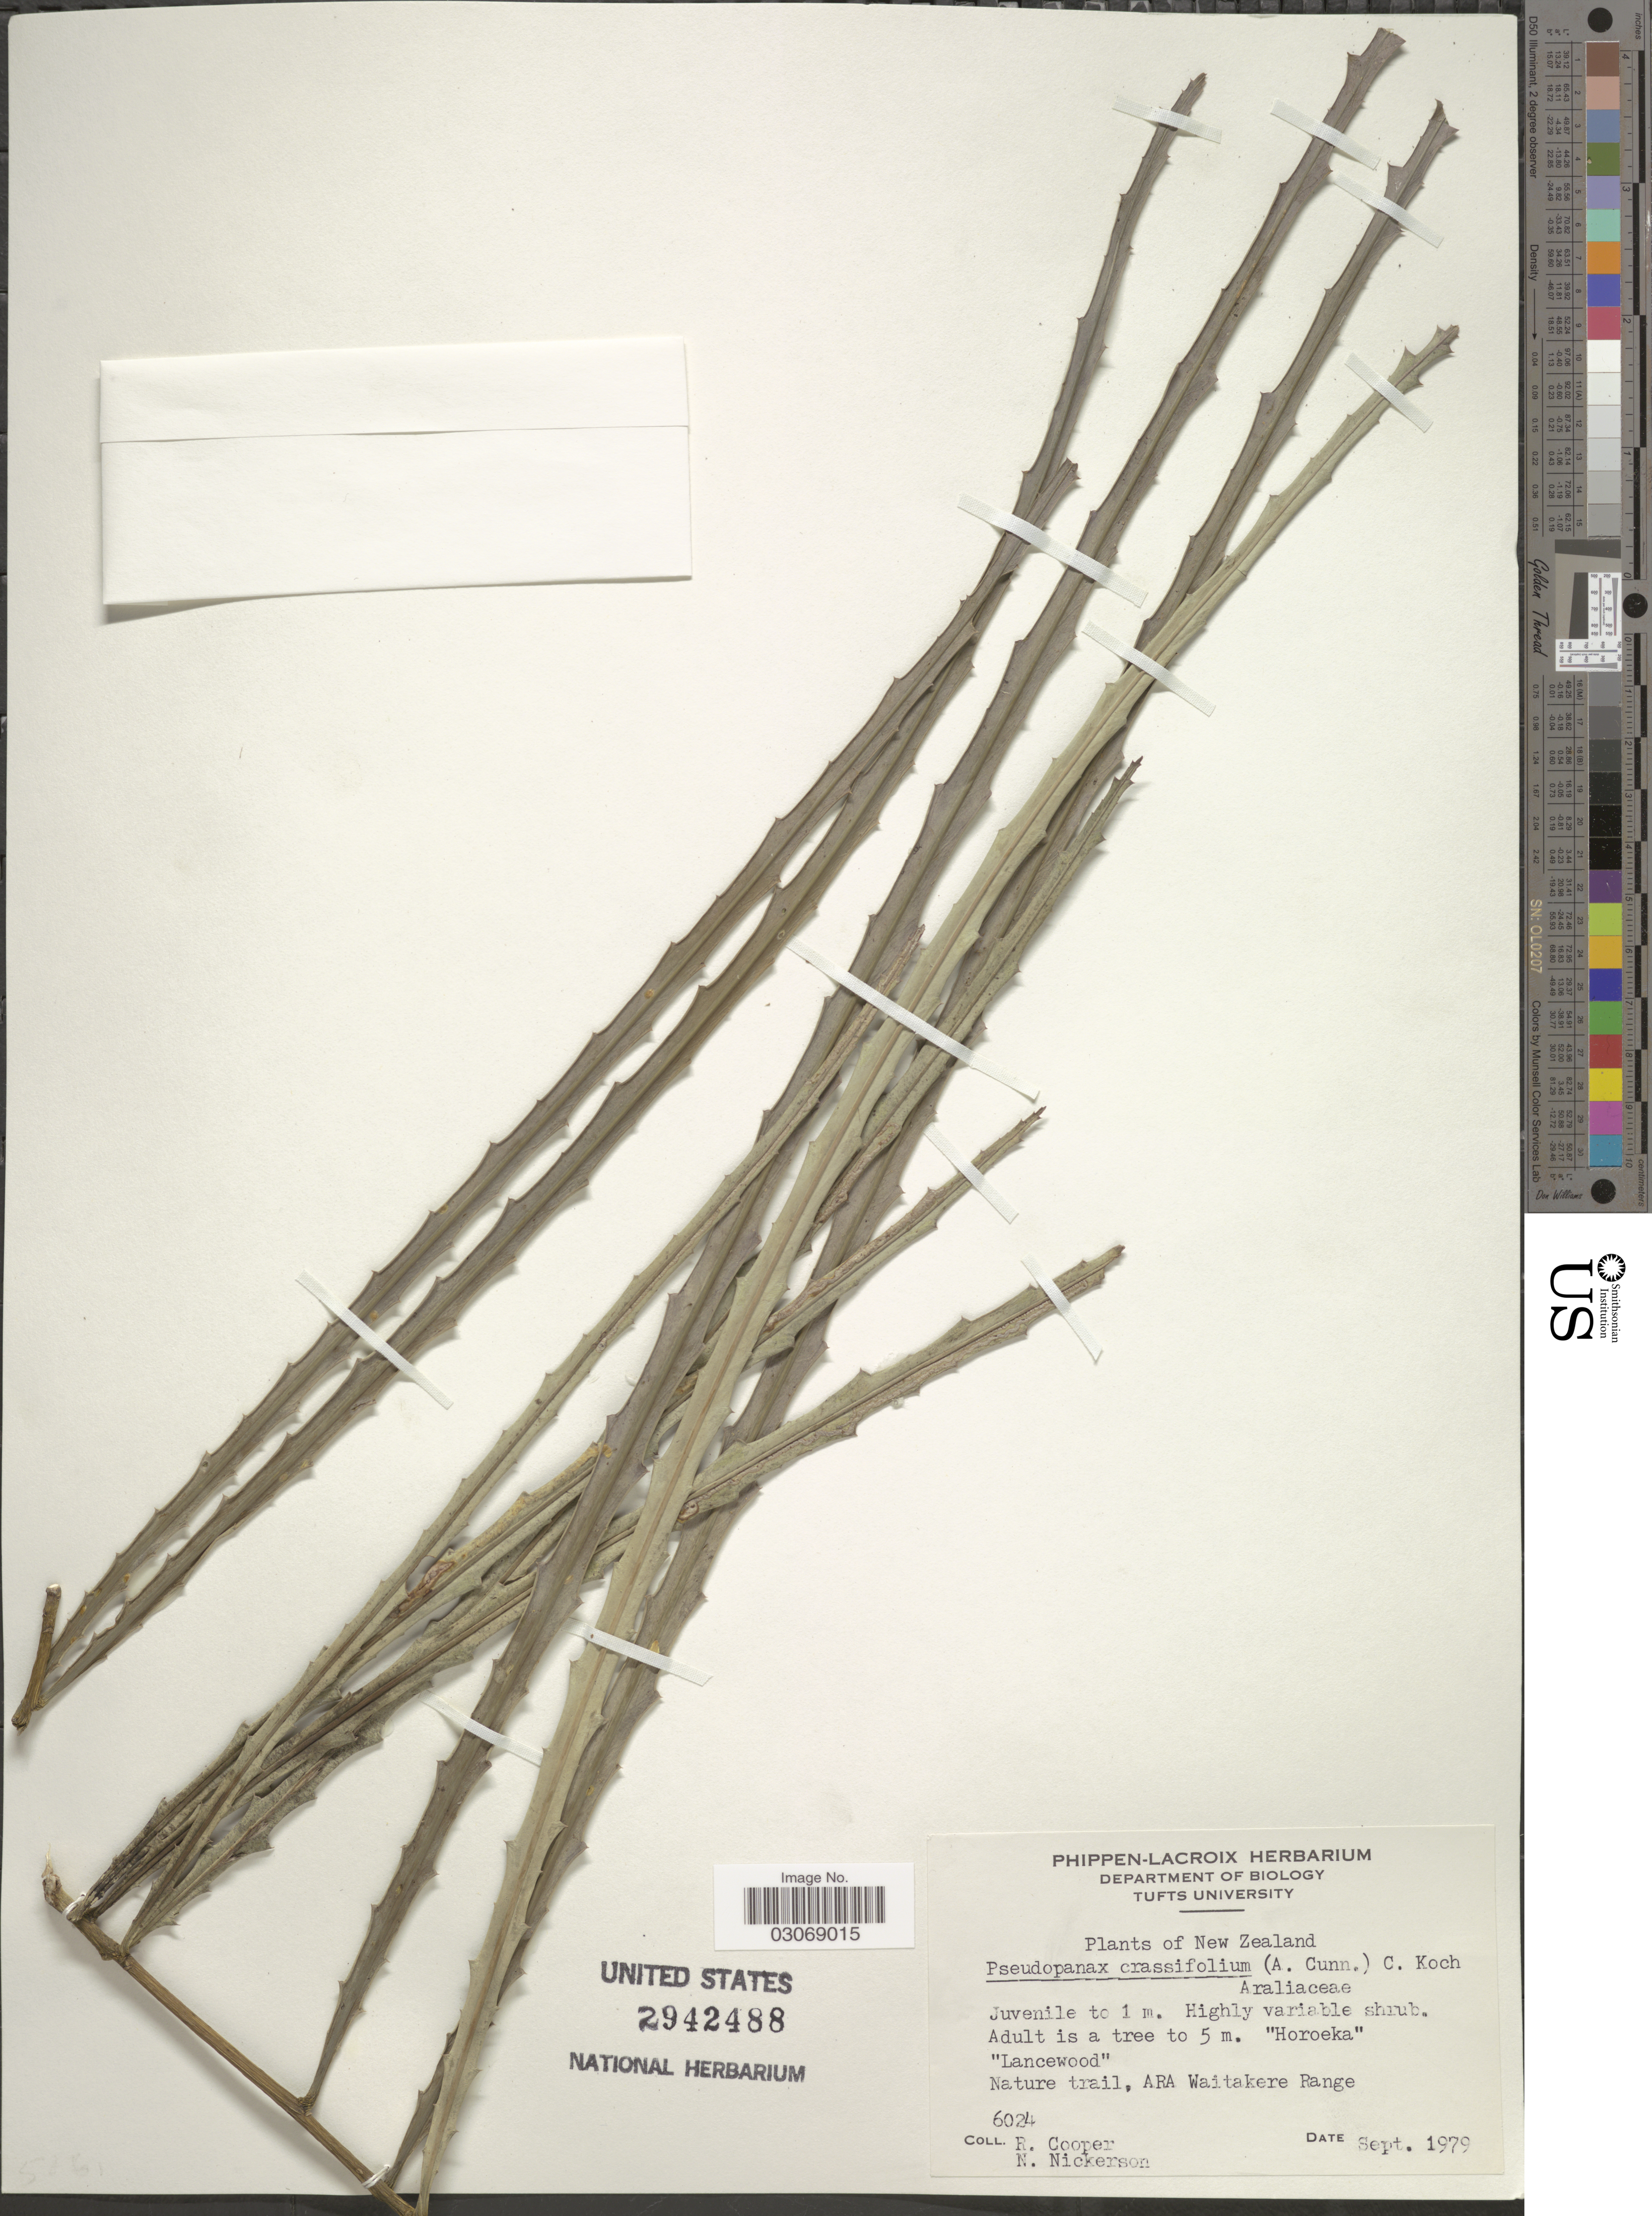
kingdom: Plantae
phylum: Tracheophyta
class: Magnoliopsida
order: Apiales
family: Araliaceae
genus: Pseudopanax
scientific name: Pseudopanax crassifolius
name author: (Sol. ex A. Cunn.) K. Koch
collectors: R. Cooper & N. Nickerson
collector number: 6024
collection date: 1979-09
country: New Zealand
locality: Nature trail, ARA Watakere Range.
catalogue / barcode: US 2942488